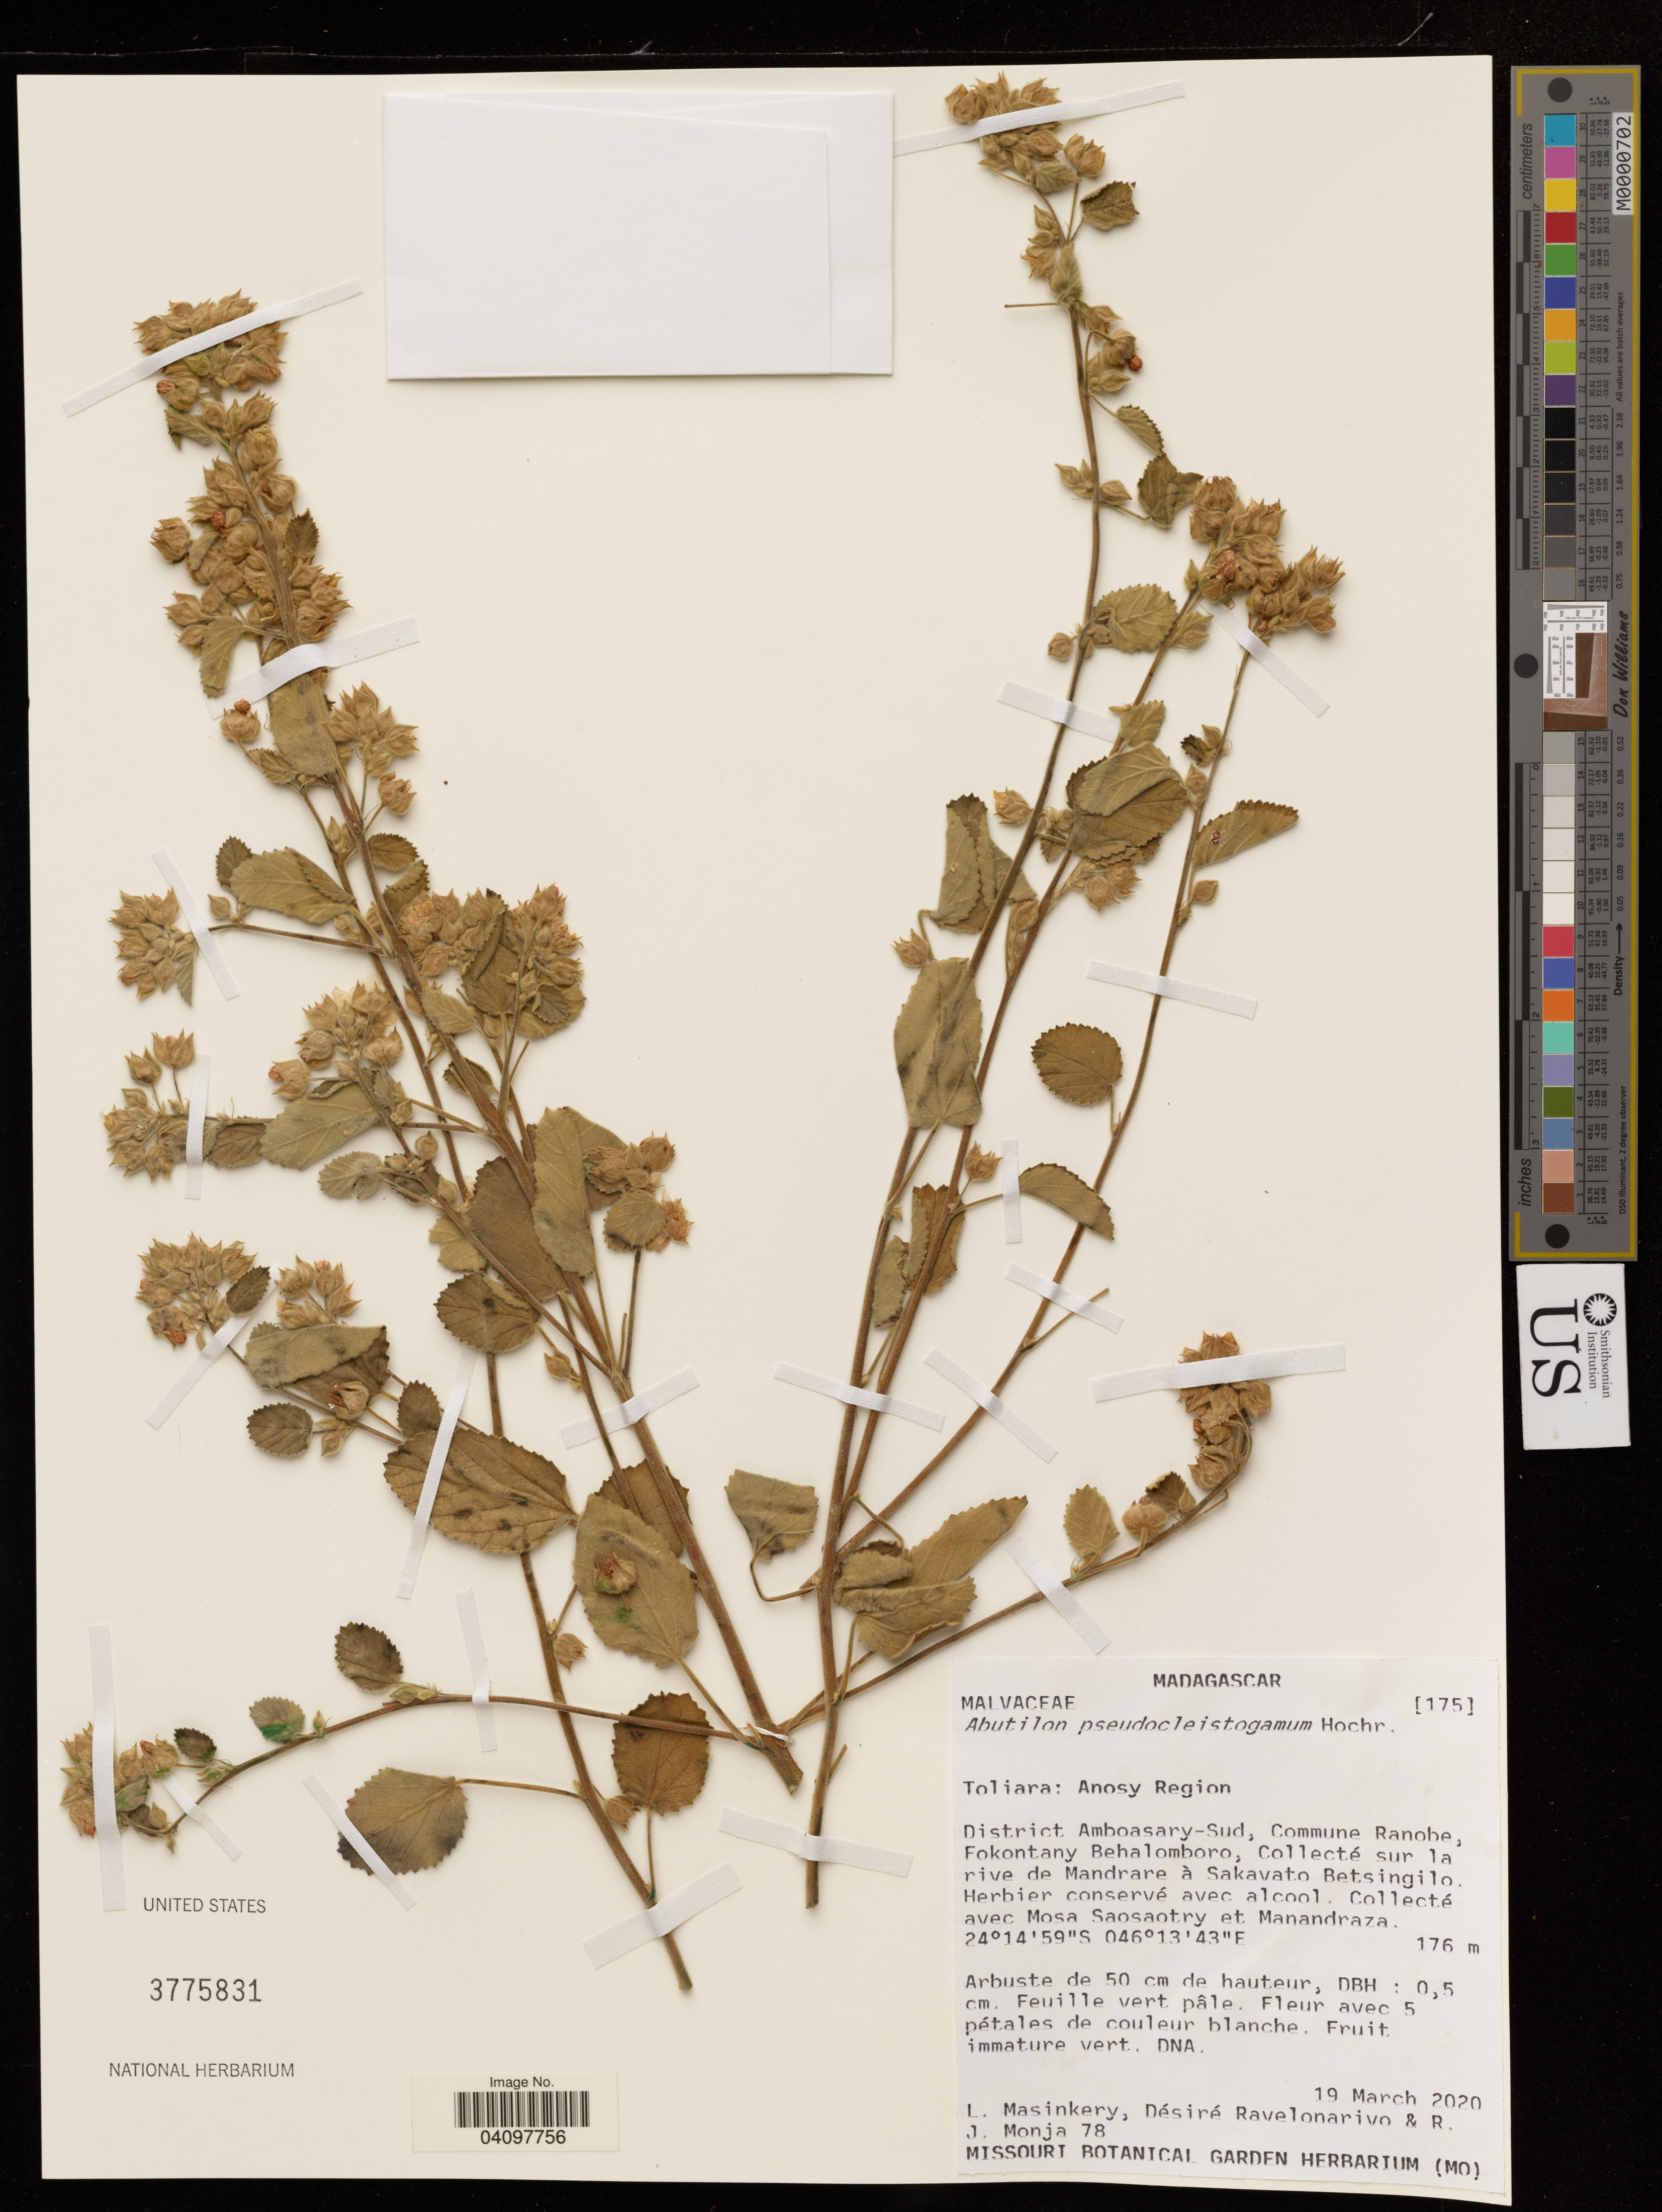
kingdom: Plantae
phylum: Tracheophyta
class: Magnoliopsida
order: Malvales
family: Malvaceae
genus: Abutilon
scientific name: Abutilon pseudocleistogamum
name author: Hochr.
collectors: L. Masinkery, D. Ravelonarivo & R. Monja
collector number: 78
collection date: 2020-03-19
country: Madagascar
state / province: Anosy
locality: Madagascar. Toliara: Anosy Region. District Amboasary-Sud, Commune Ranobe, Fokontany Behalomboro, Collecte sur la rive de Mandrare a Sakavato Bestingilo.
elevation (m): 176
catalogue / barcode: US 3775831